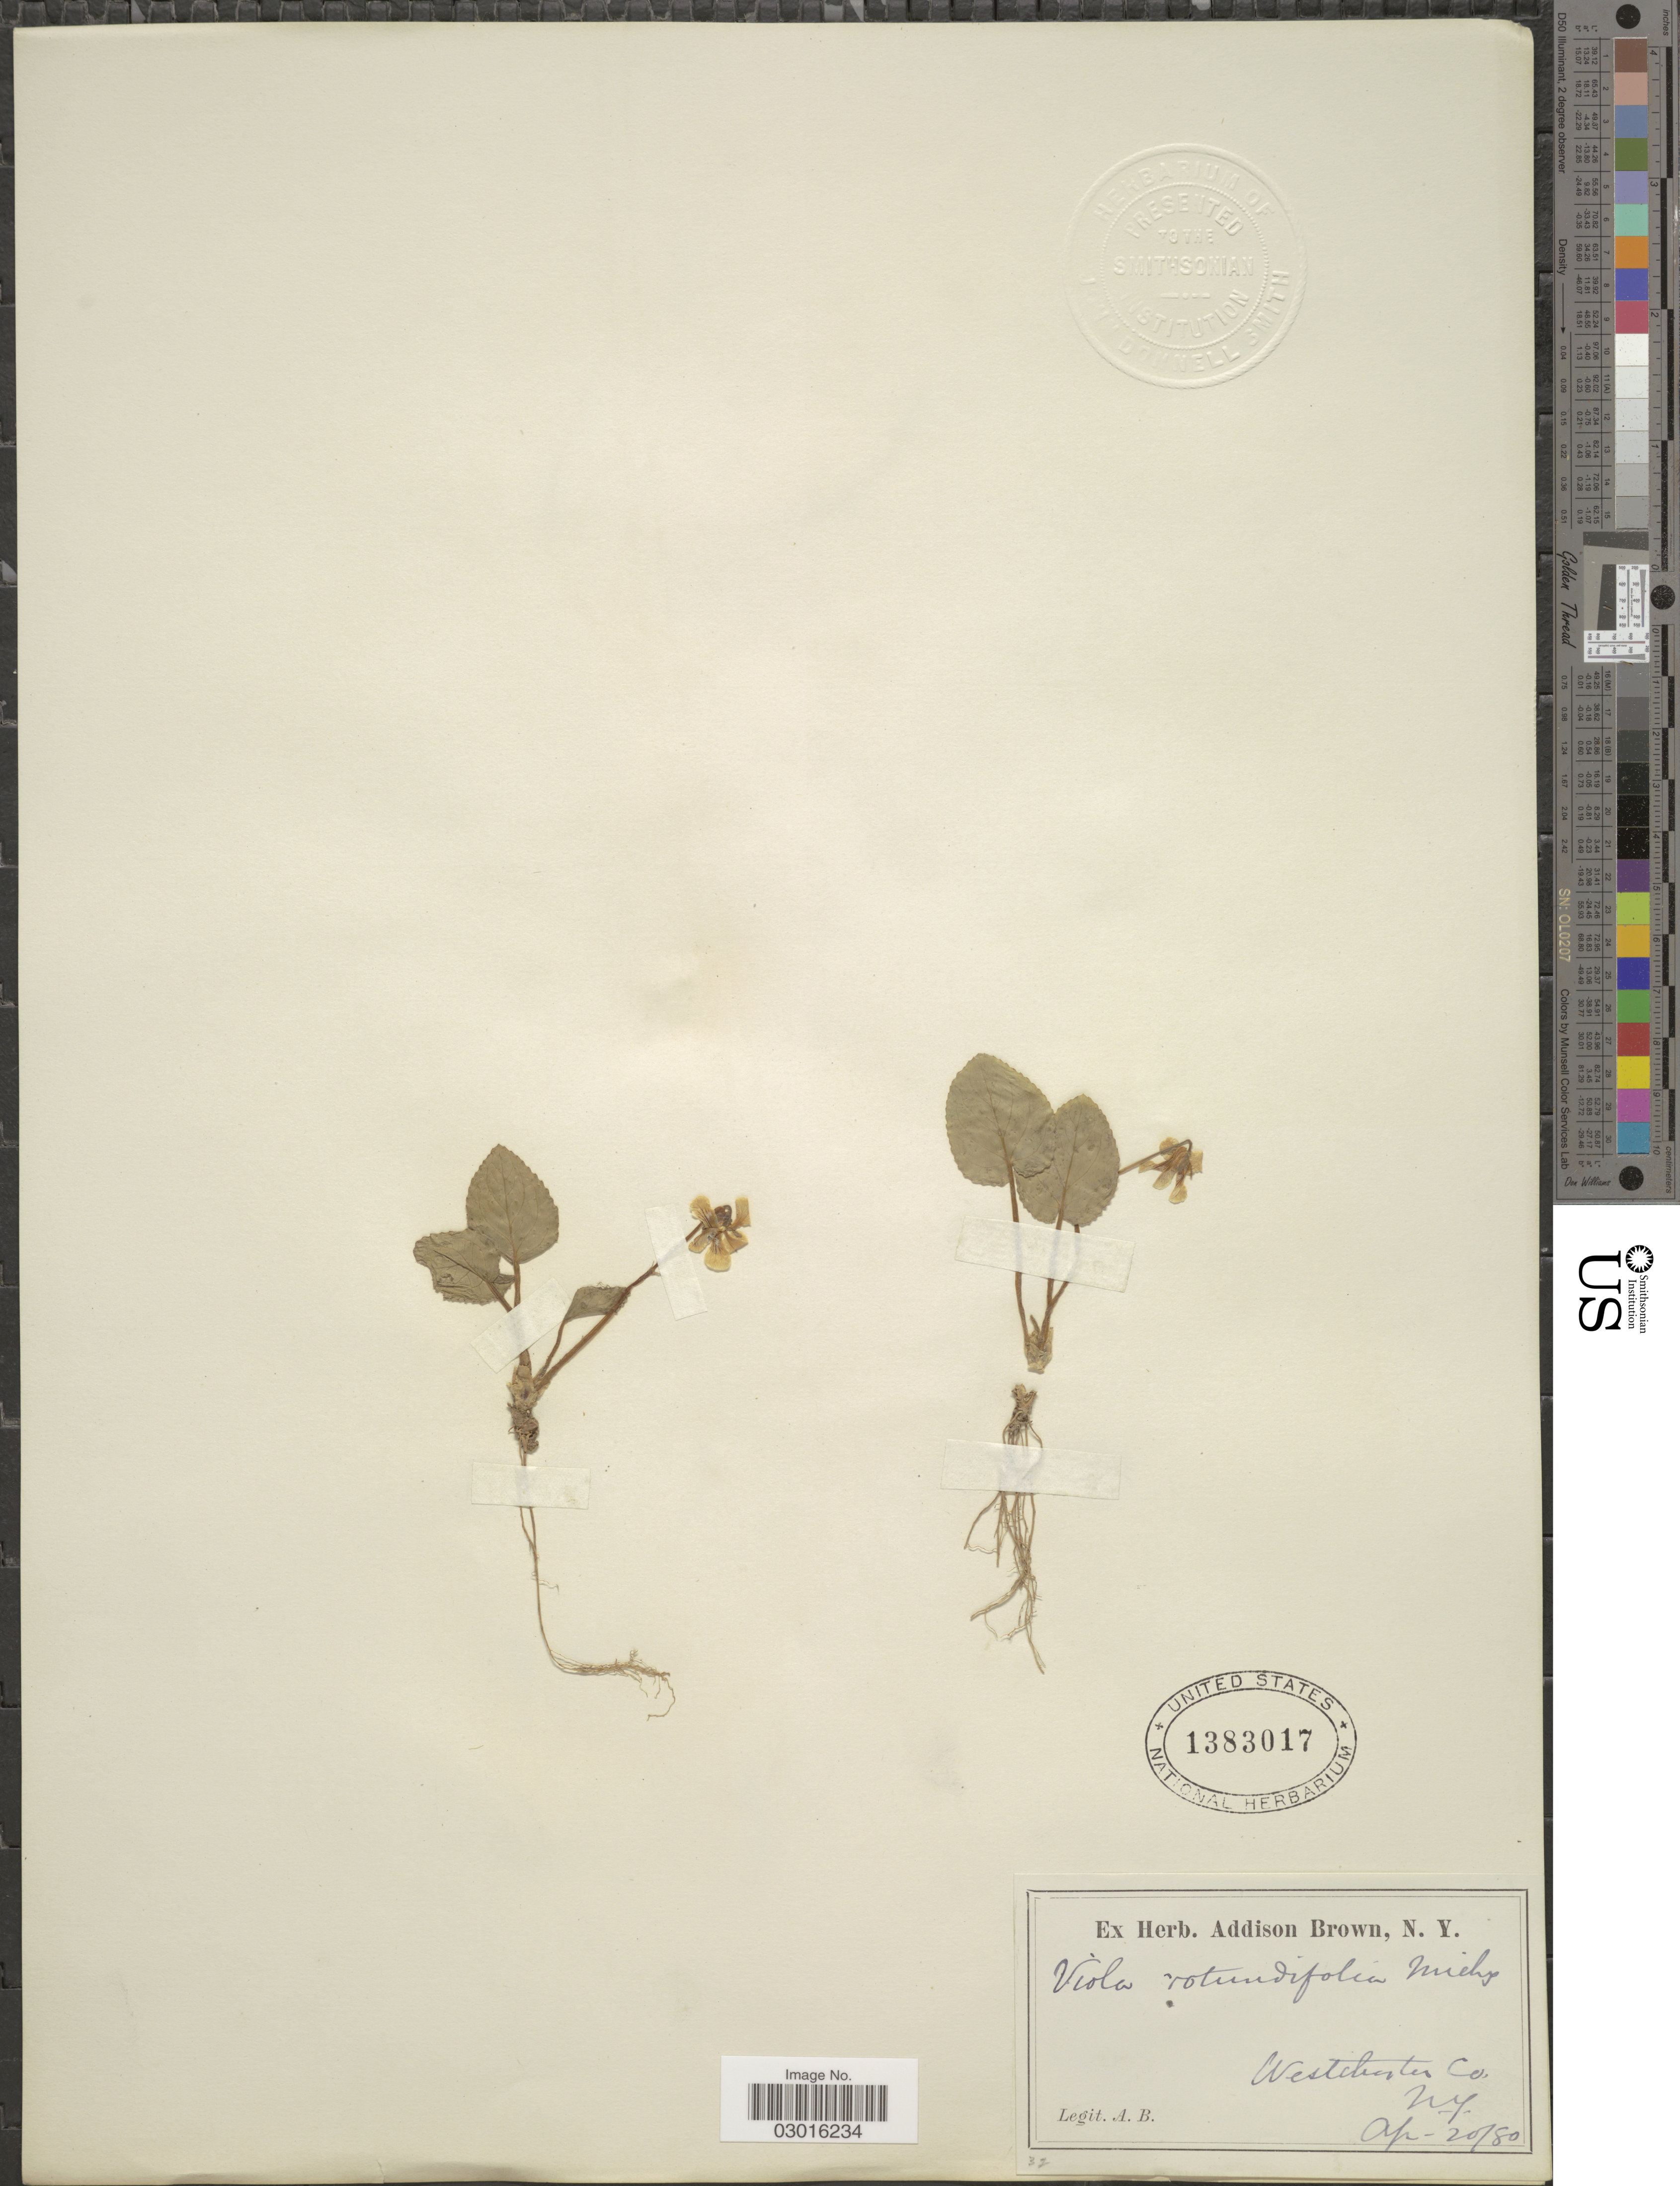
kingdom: Plantae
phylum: Tracheophyta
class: Magnoliopsida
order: Malpighiales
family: Violaceae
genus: Viola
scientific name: Viola rotundifolia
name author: Michx.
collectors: A. Brown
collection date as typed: Transcribed d/m/y: 20/4/80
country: United States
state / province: New York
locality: Westchester Co.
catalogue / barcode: US 1383017